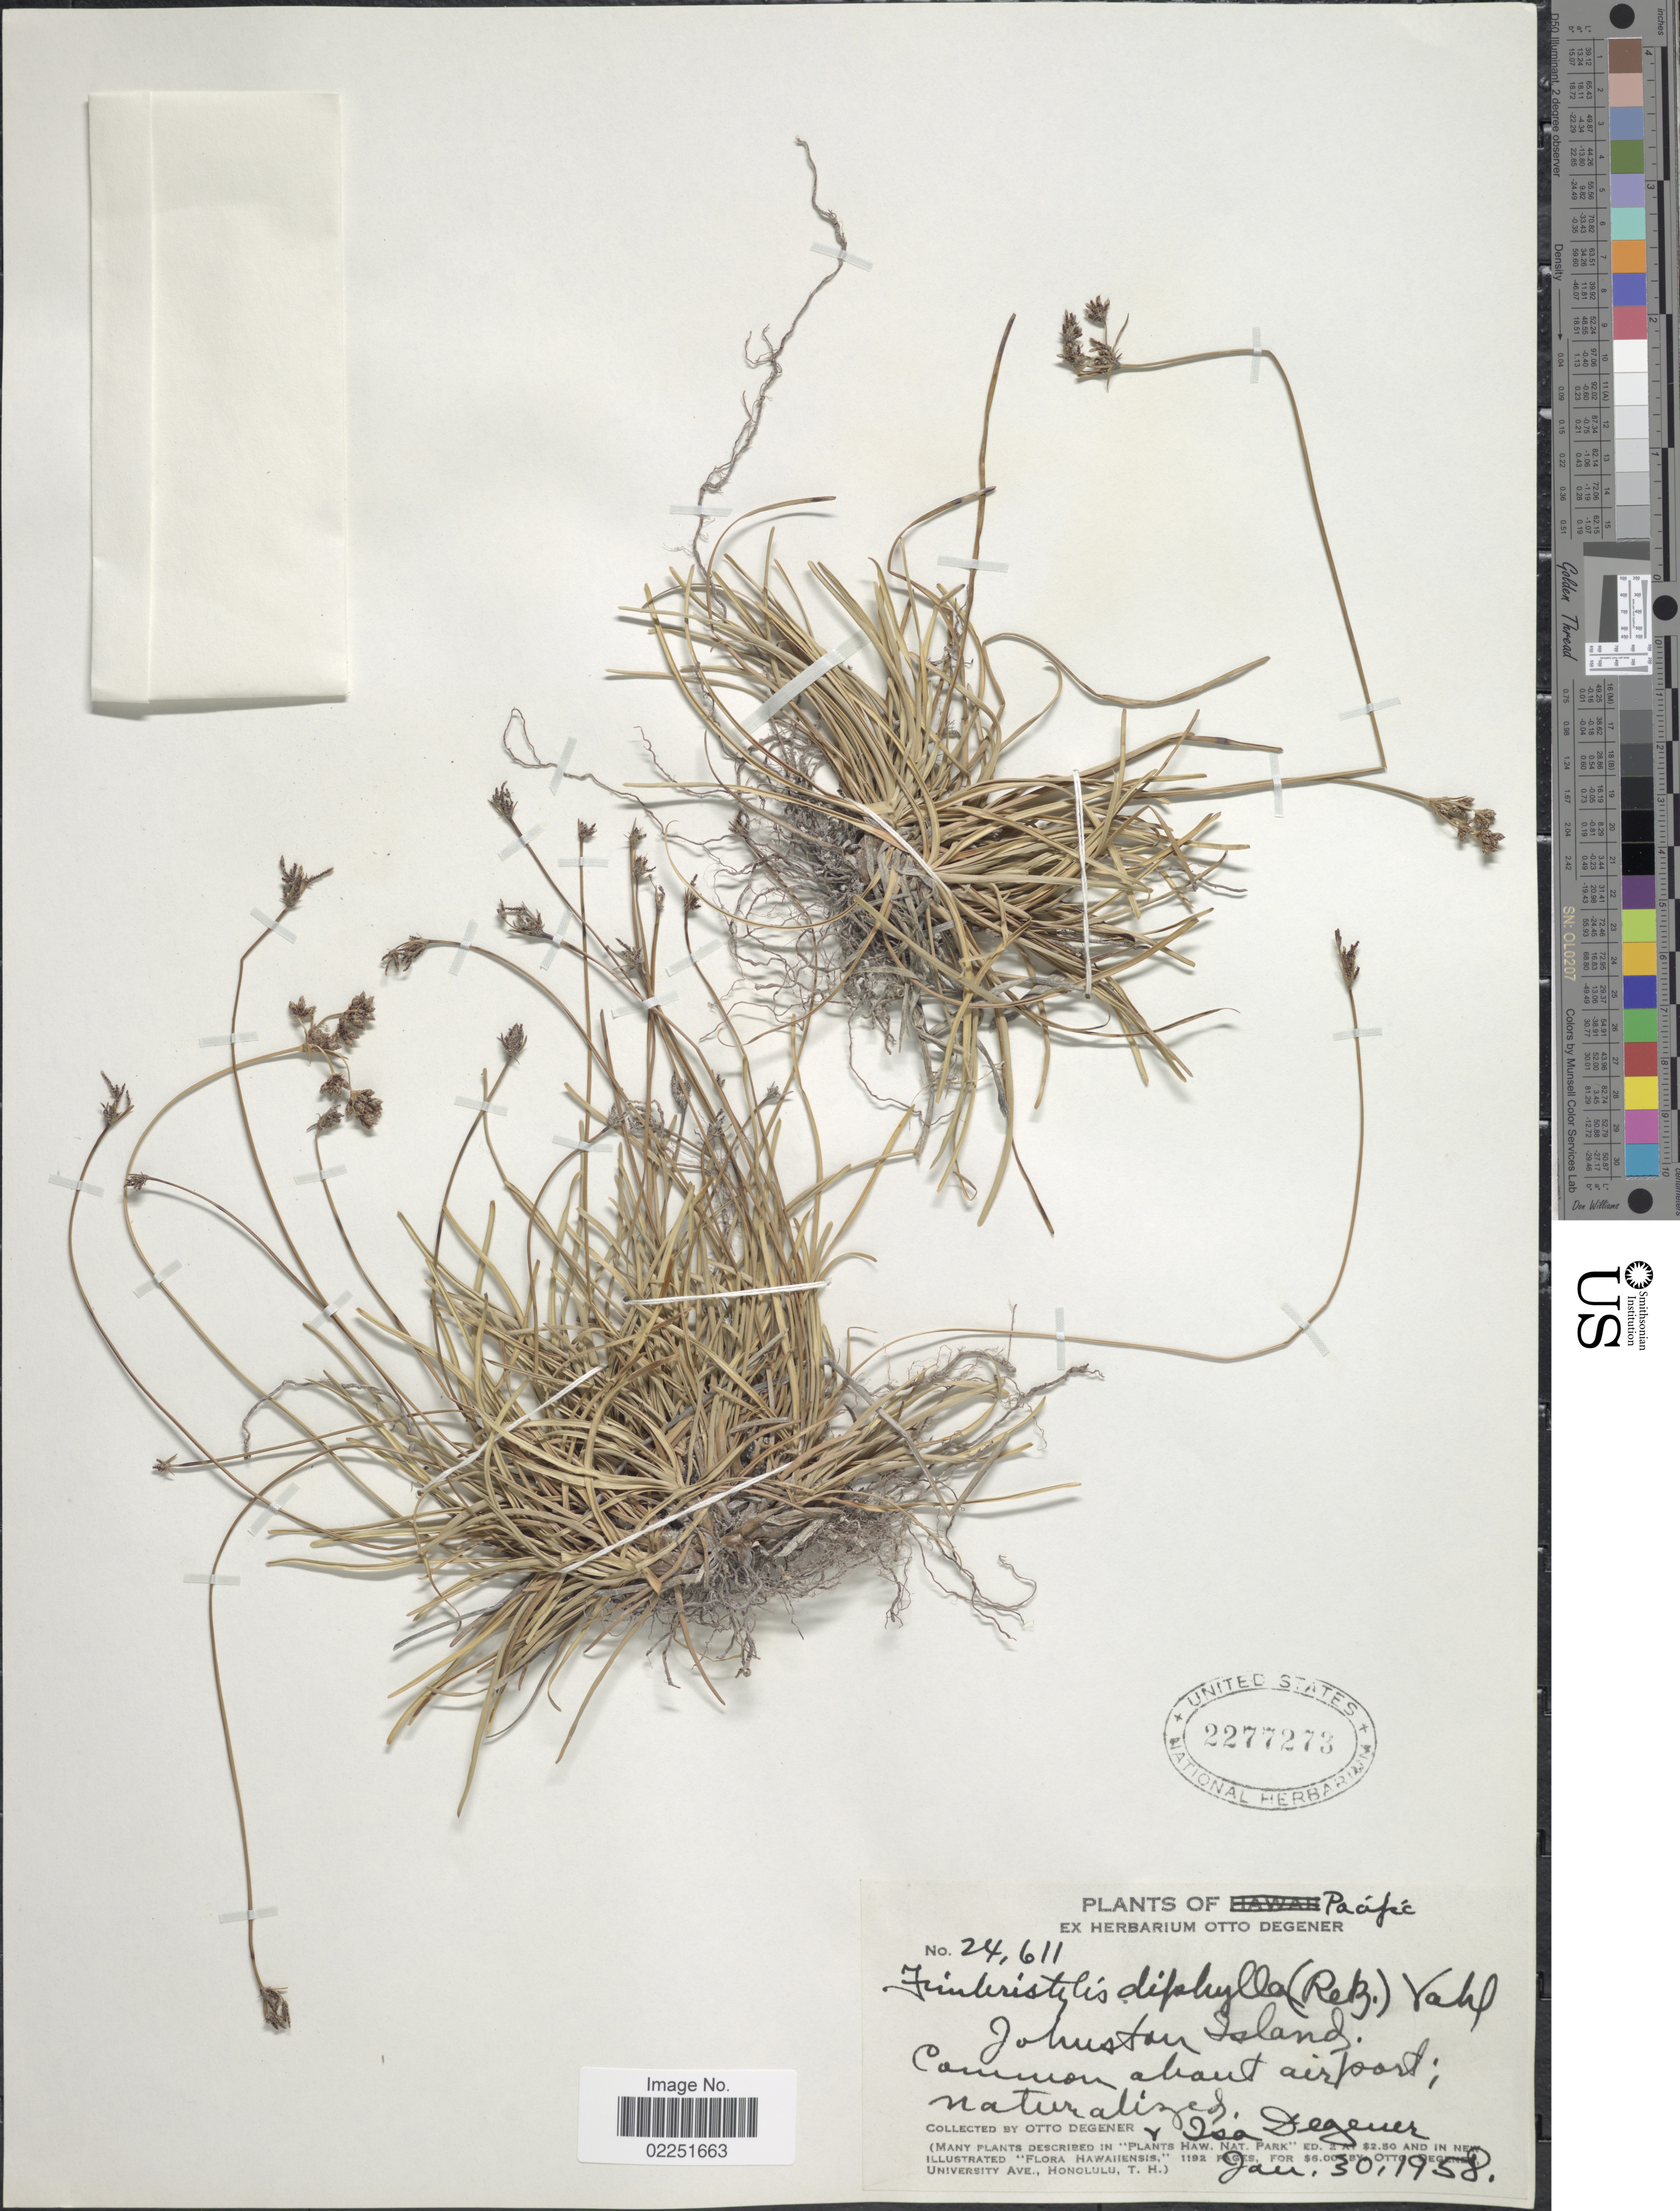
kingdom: Plantae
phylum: Tracheophyta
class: Liliopsida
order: Poales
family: Cyperaceae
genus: Fimbristylis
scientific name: Fimbristylis cymosa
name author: R. Br.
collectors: O. Degener & I. Degener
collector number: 24611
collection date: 1958-01-30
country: U.S. Administered Pacific Islands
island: Johnston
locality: Pacific. Johnston Island. Common about airport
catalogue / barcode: US 2277273